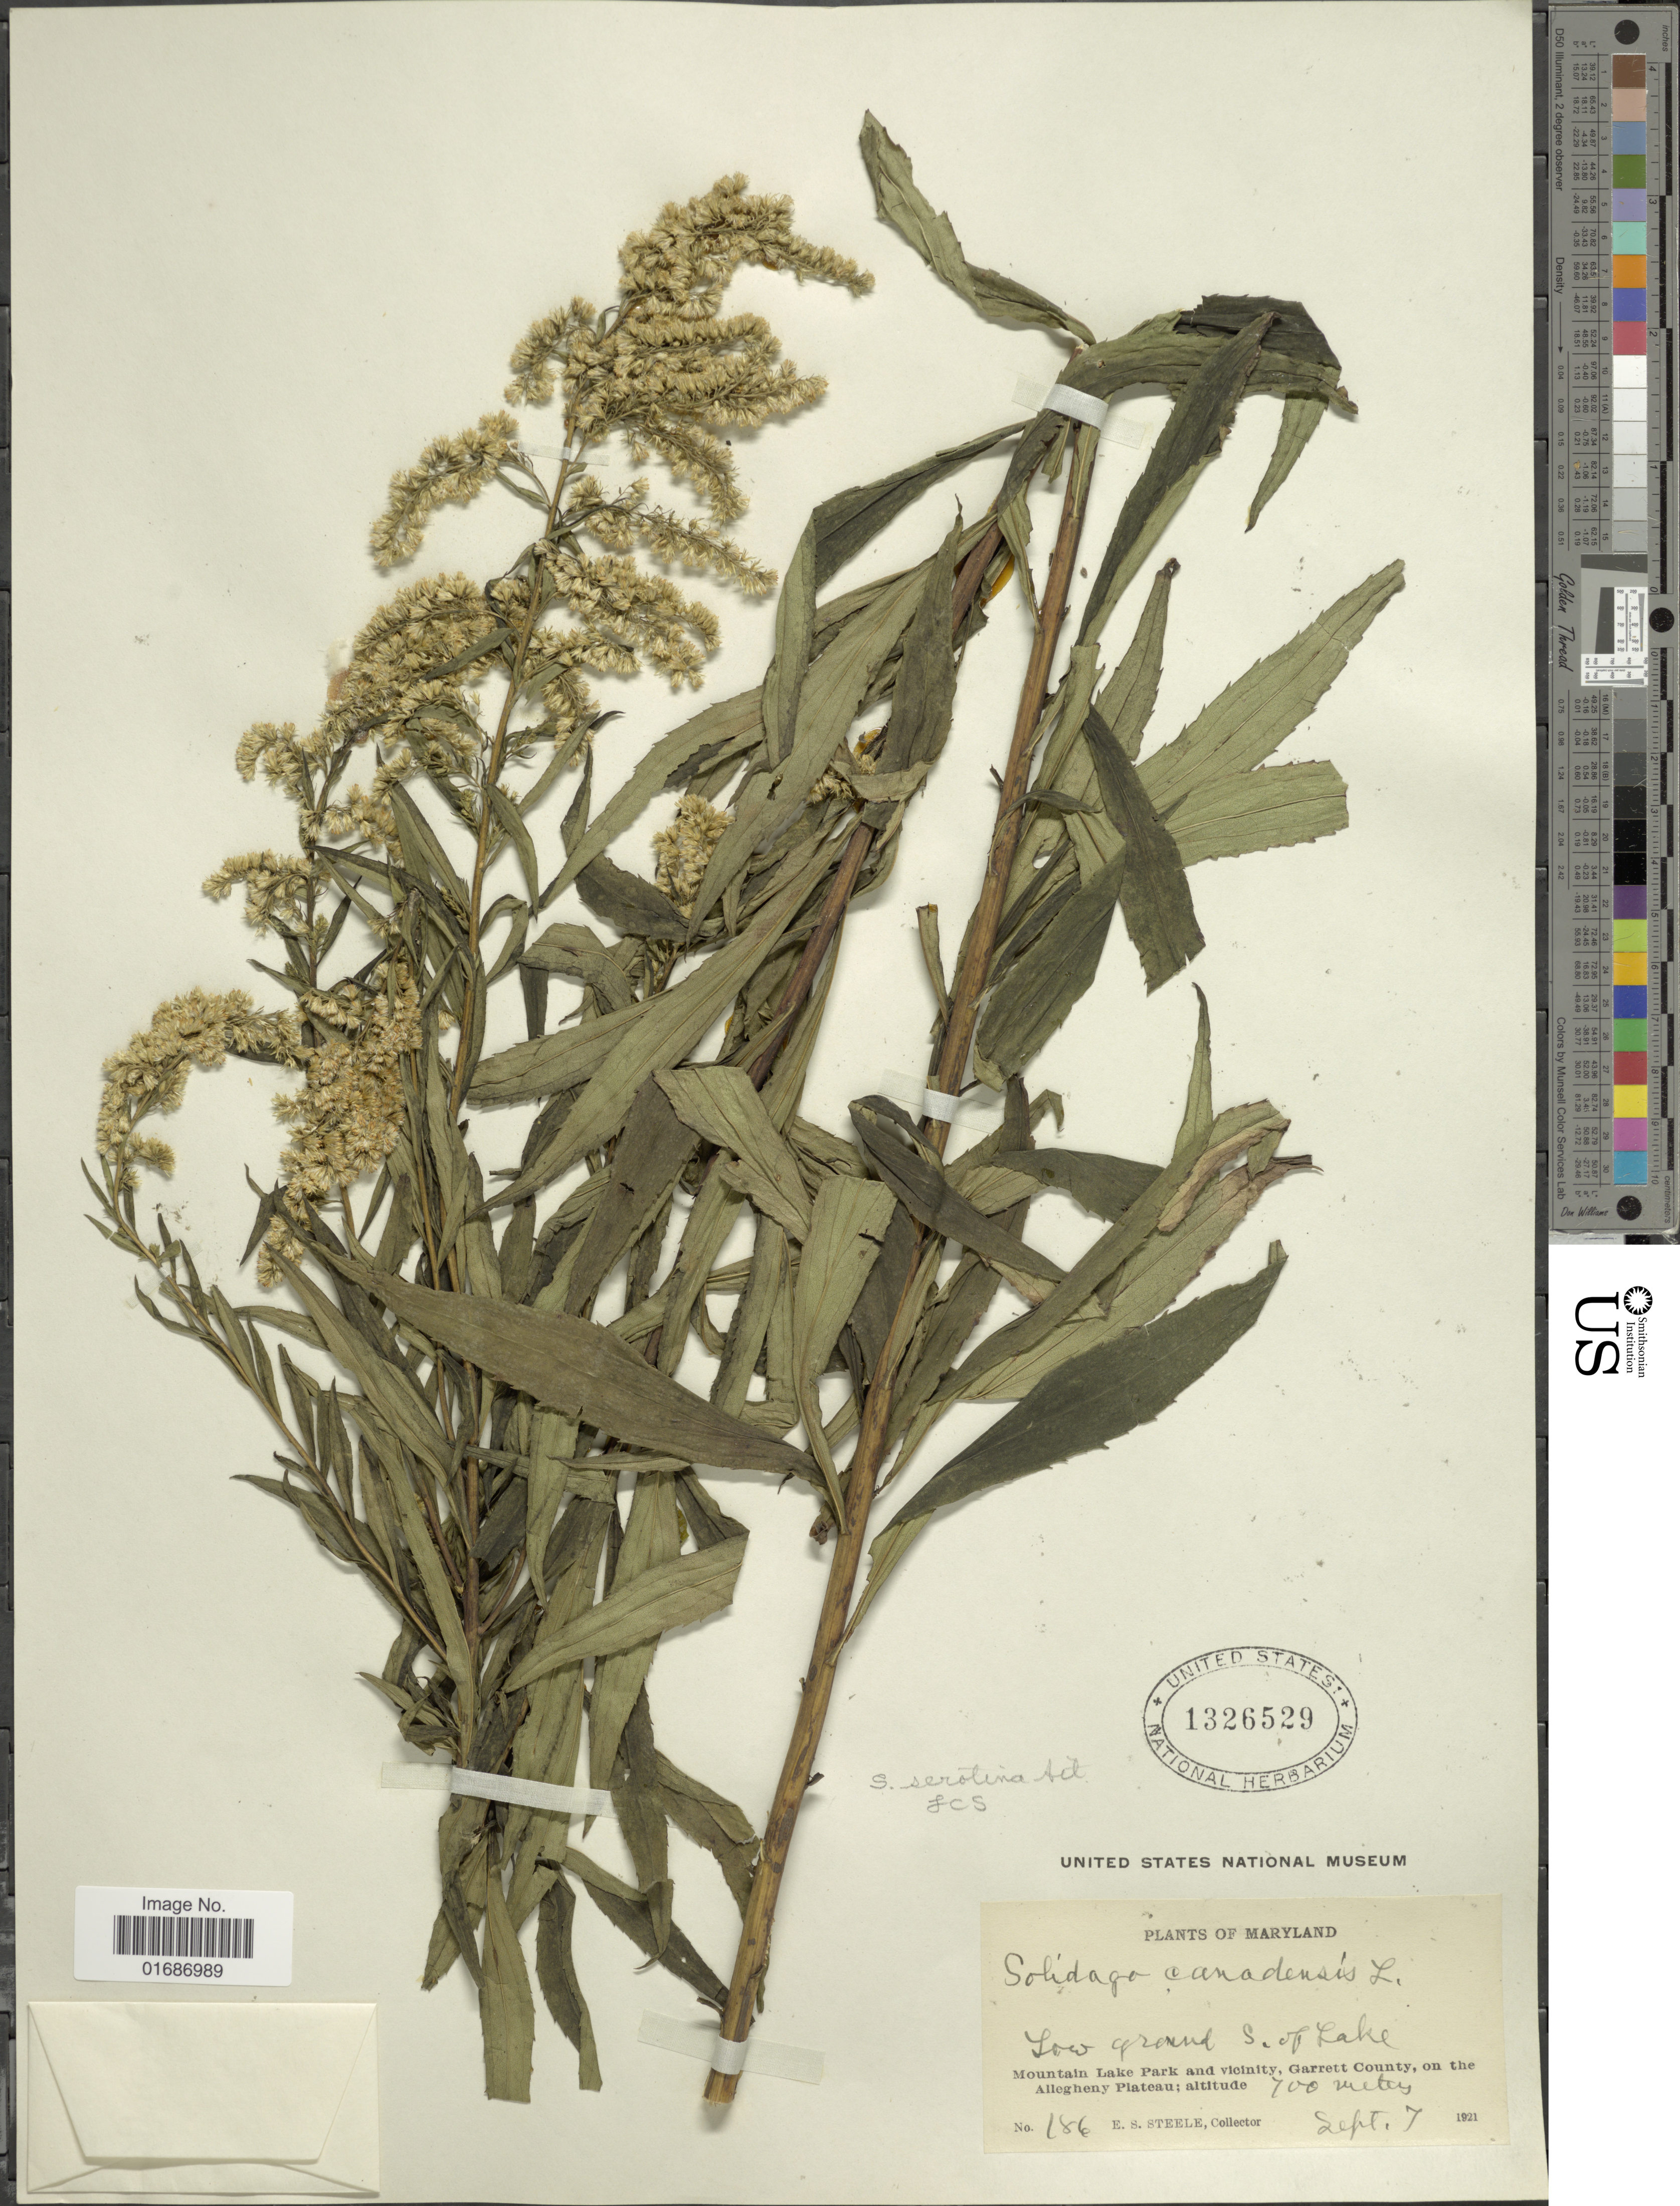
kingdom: Plantae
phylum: Tracheophyta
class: Magnoliopsida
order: Asterales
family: Asteraceae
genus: Solidago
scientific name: Solidago gigantea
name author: Aiton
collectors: E. Steele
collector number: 186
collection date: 1921-09-07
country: United States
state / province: Maryland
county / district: Garrett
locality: Low ground S. of Lake, Mountain Lake Park and vicinity, Garrett County, on the Allegheny Plateau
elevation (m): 700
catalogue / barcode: US 1326529